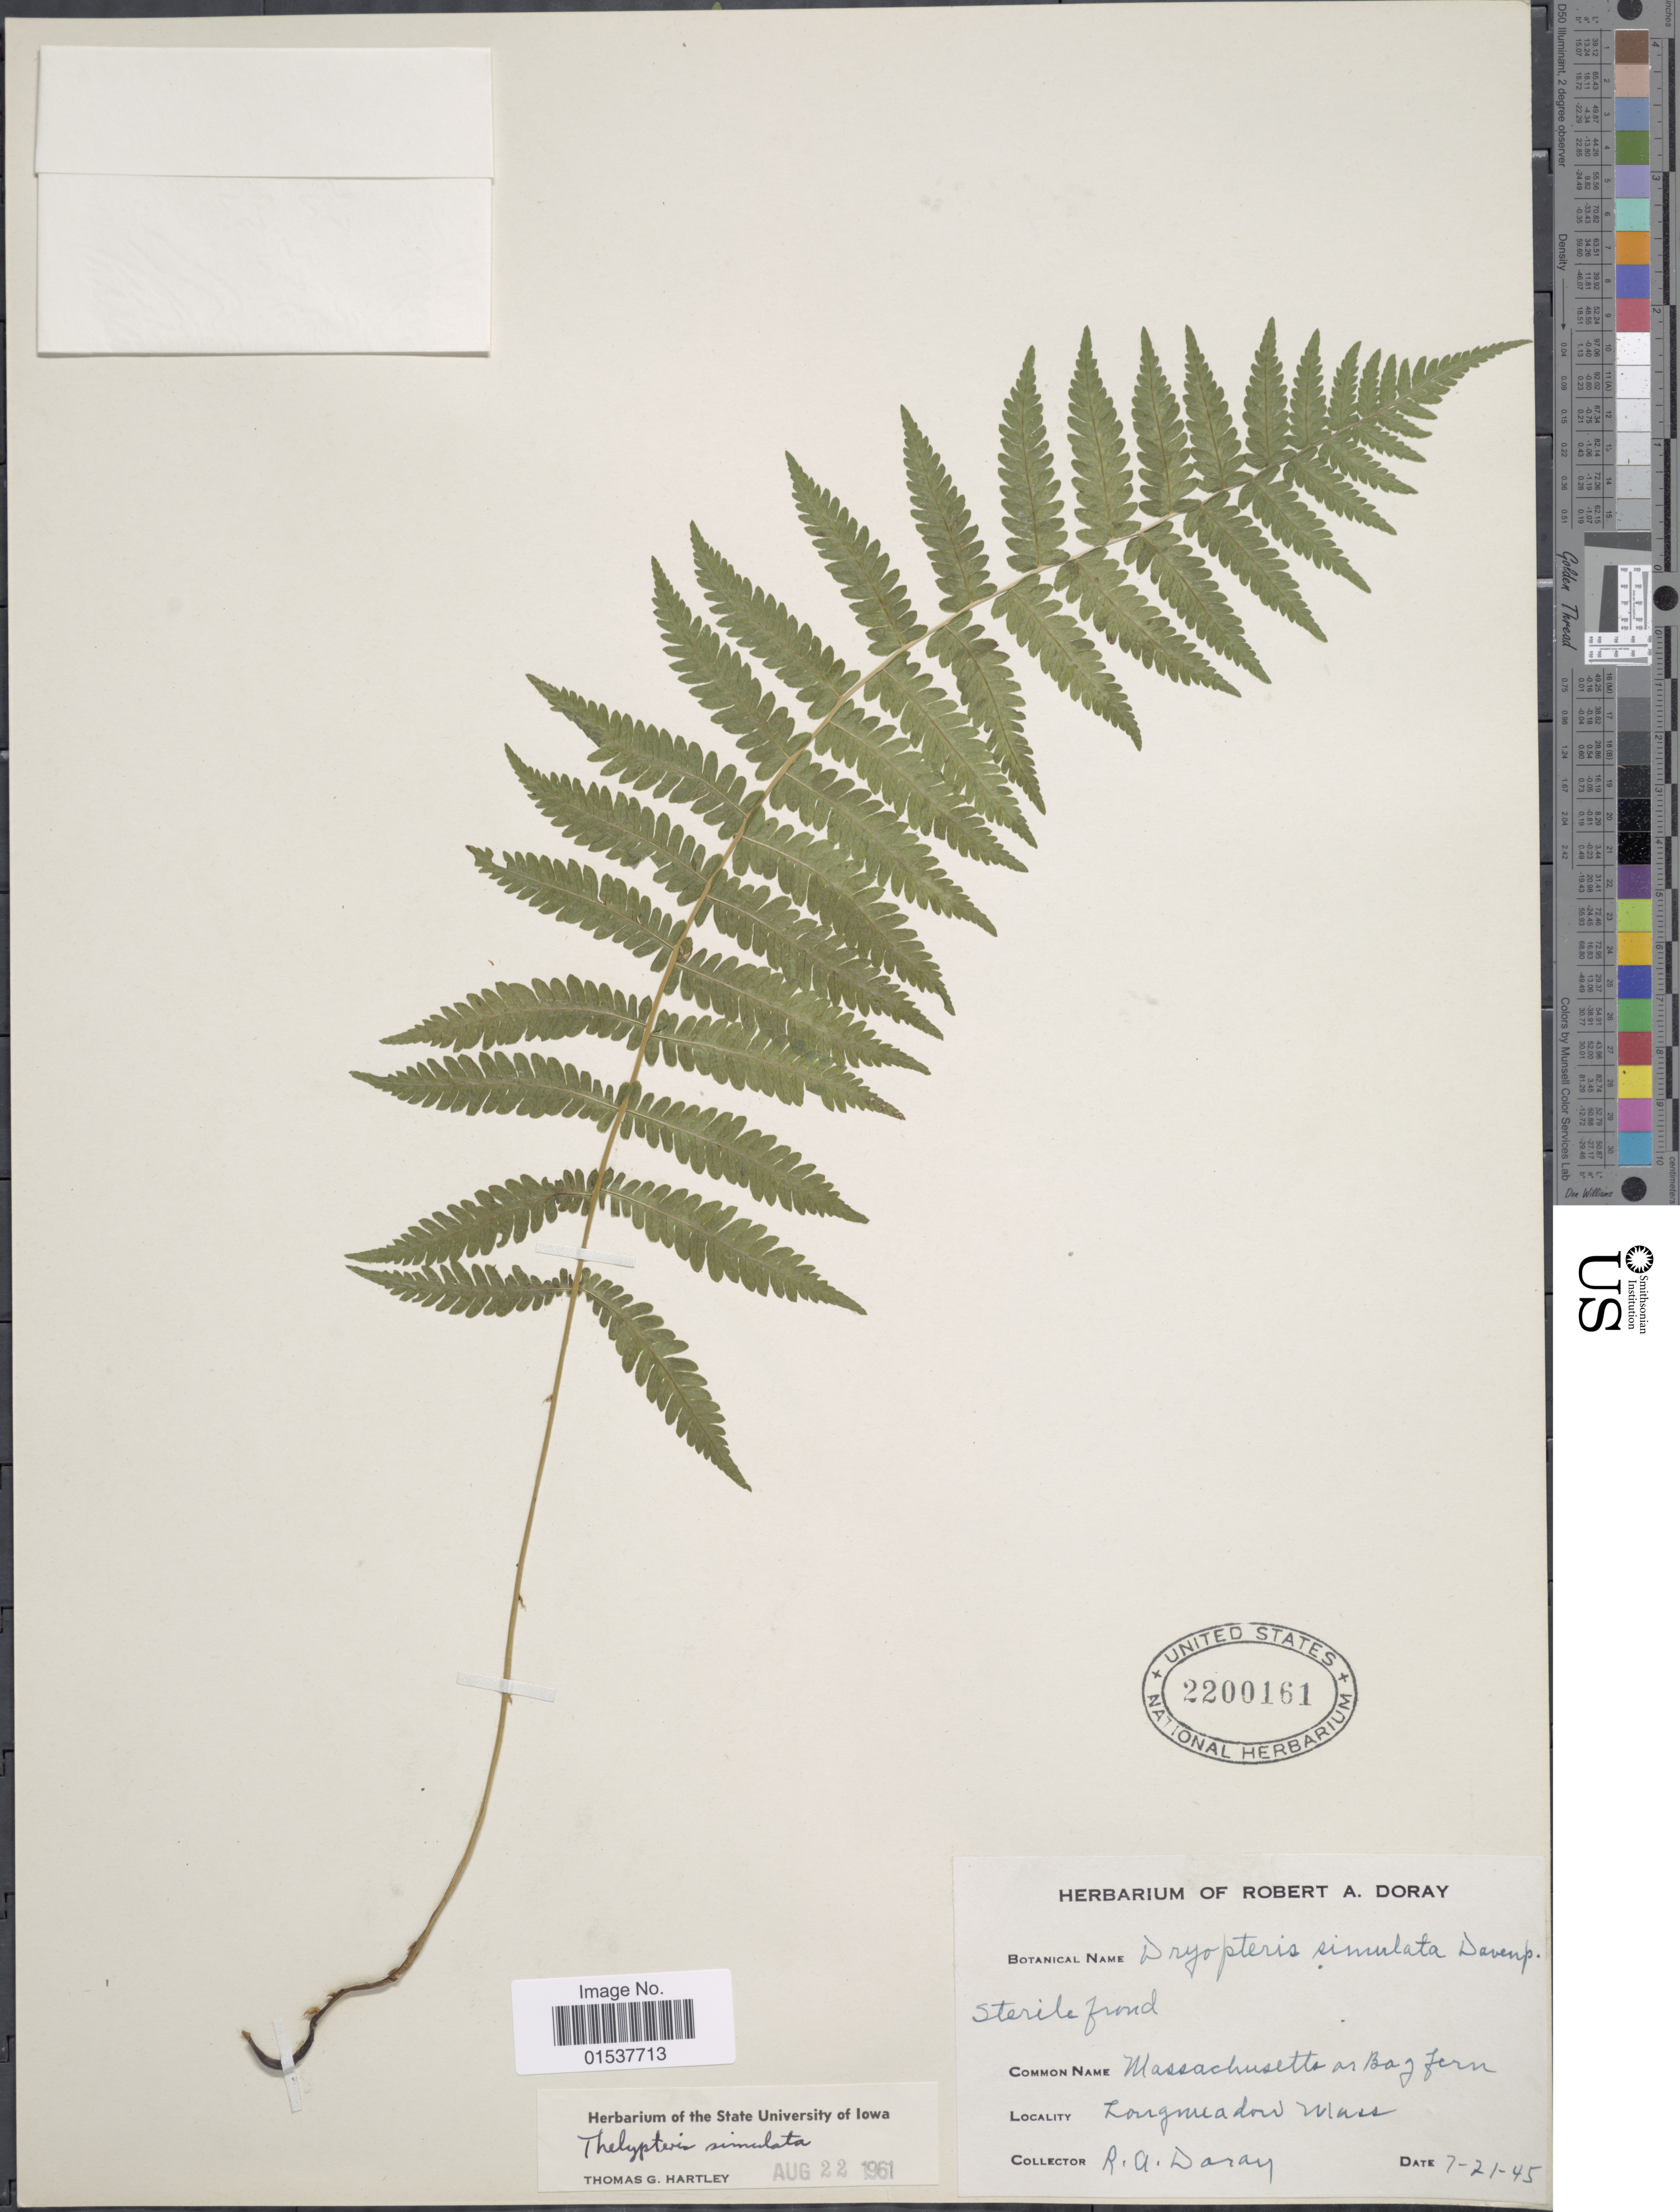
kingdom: Plantae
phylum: Tracheophyta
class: Polypodiopsida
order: Polypodiales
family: Thelypteridaceae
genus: Parathelypteris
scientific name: Parathelypteris simulata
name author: (Davenp.) Holttum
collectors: R. Doray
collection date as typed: Transcribed d/m/y: 21/7/45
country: United States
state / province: Massachusetts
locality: Longmeadow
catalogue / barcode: US 2200161